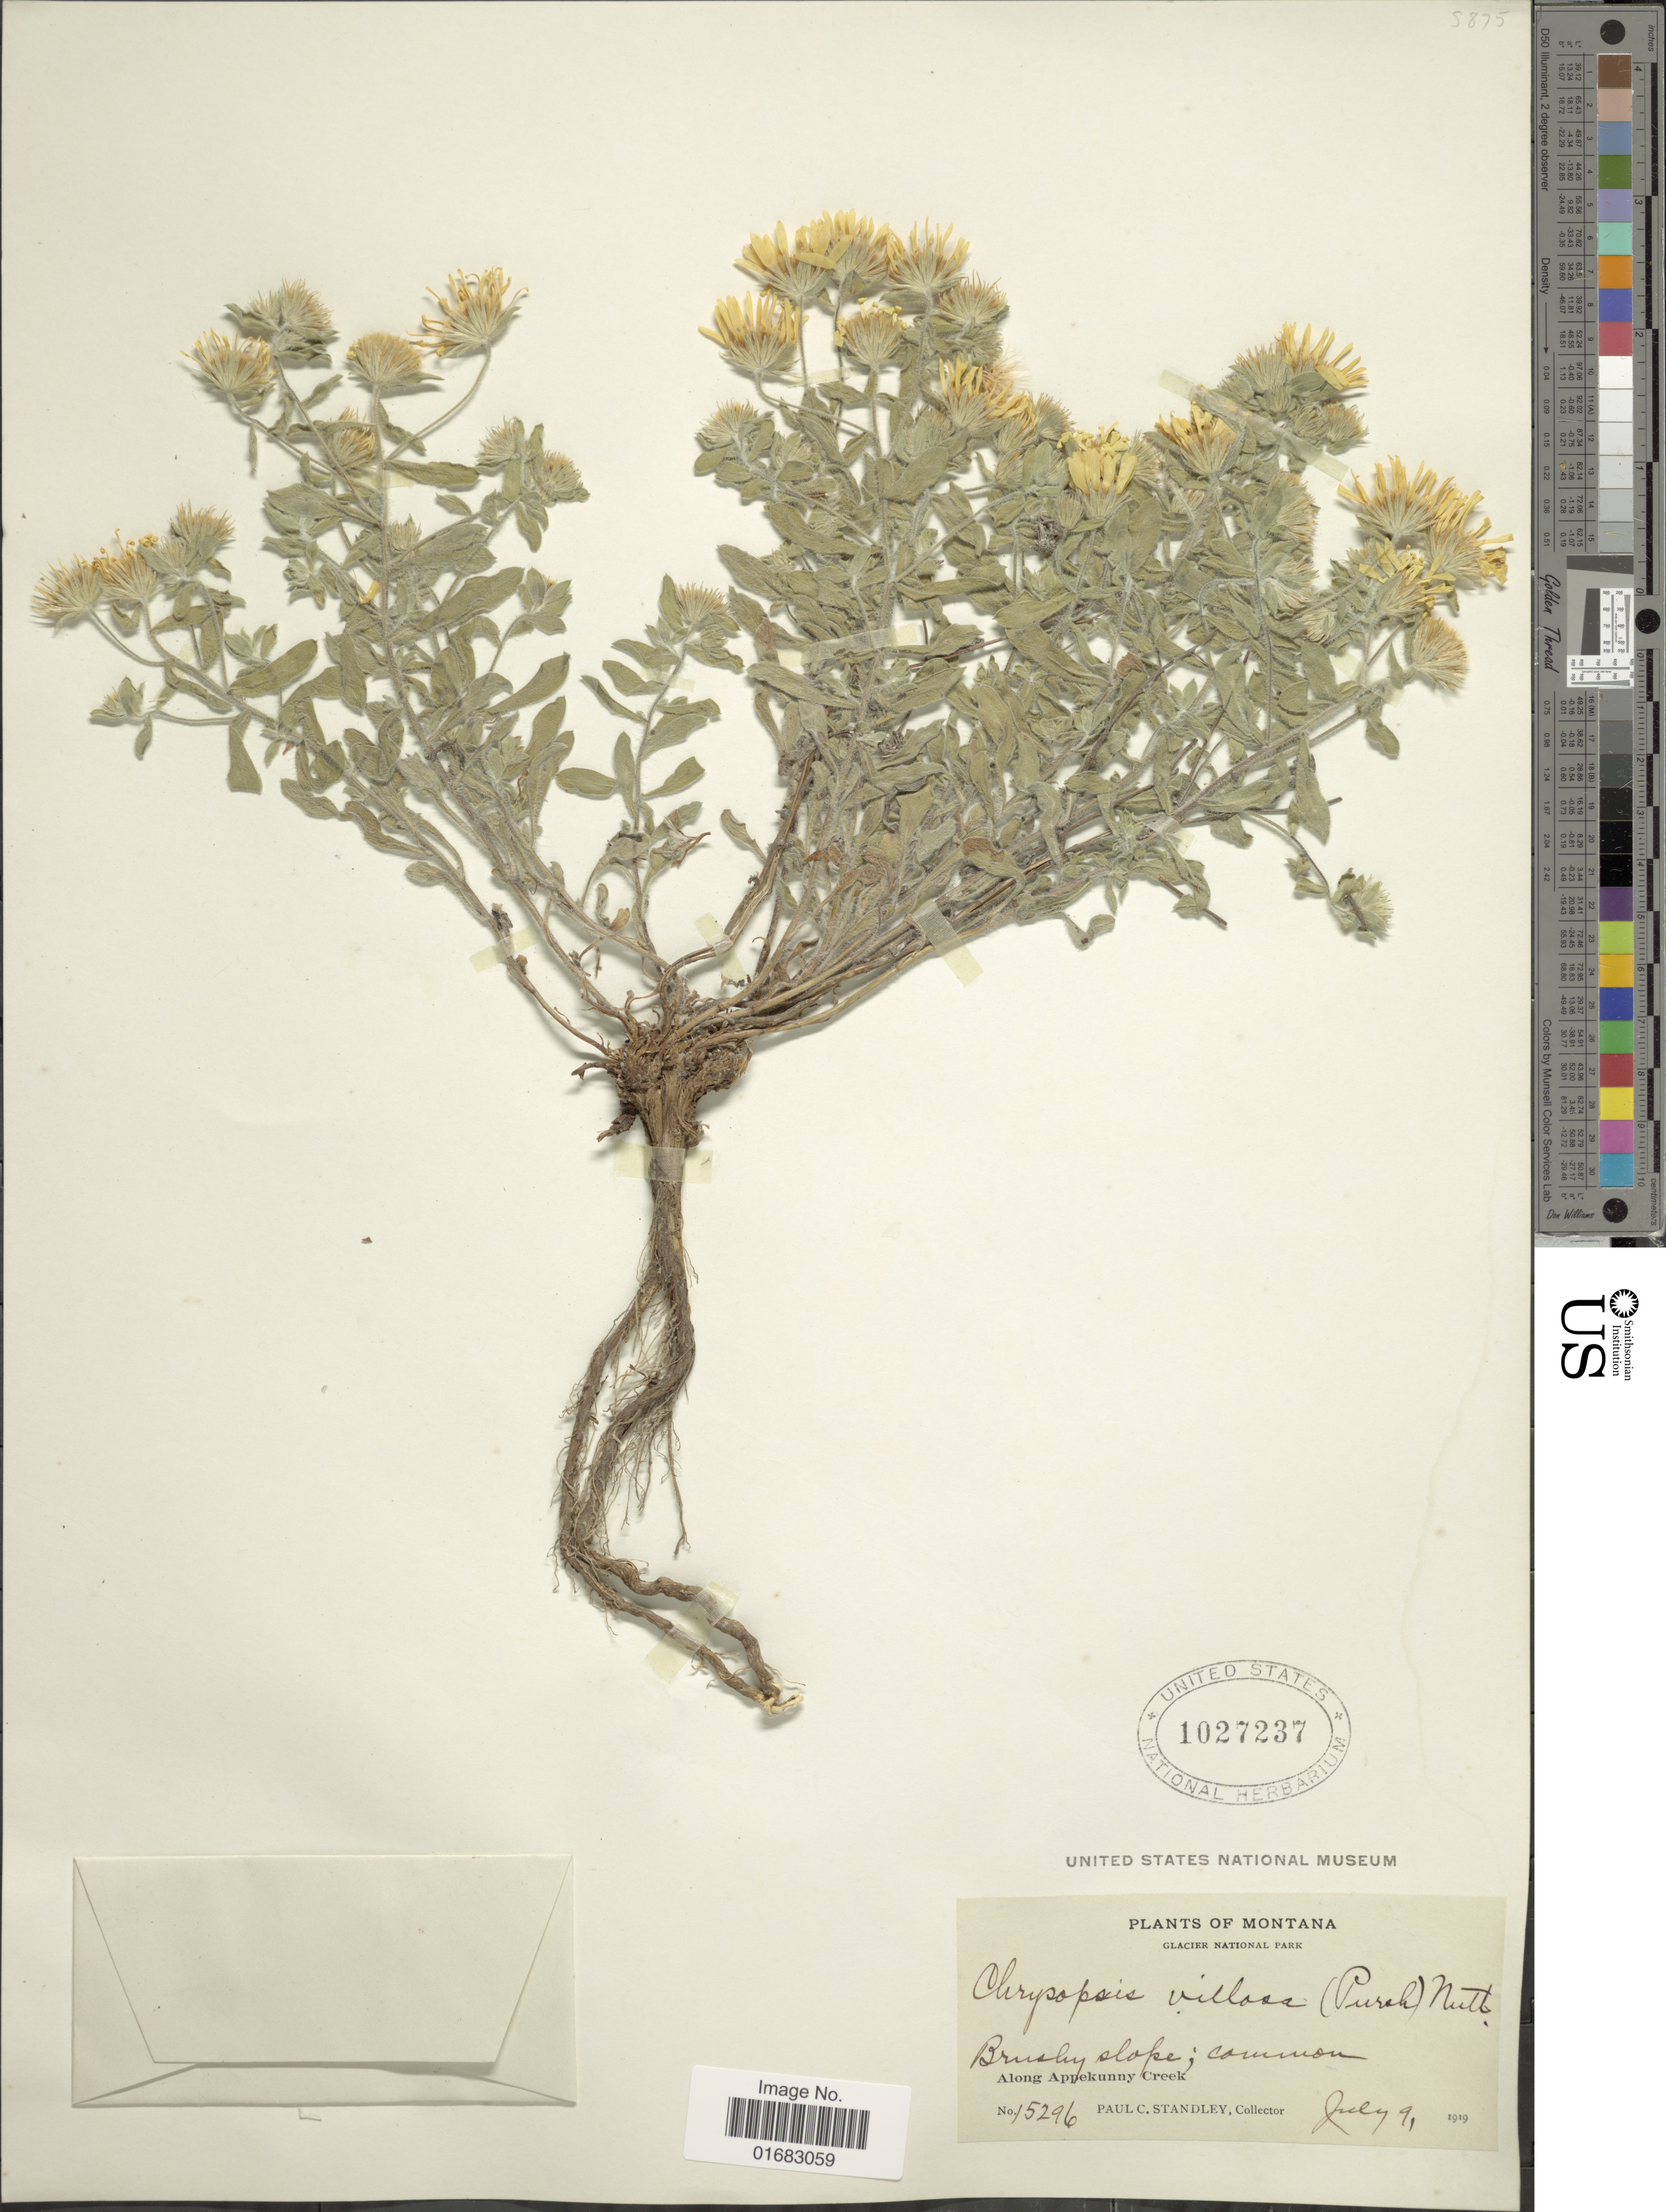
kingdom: Plantae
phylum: Tracheophyta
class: Magnoliopsida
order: Asterales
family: Asteraceae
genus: Heterotheca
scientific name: Heterotheca villosa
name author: (Pursh) Shinners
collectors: P. C. Standley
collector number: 15296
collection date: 1919-07-09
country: United States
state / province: Montana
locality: Montana. Glacier National Park. Brushy slope. Along Appekunny Creek. Glacier National Park,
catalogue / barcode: US 1027237